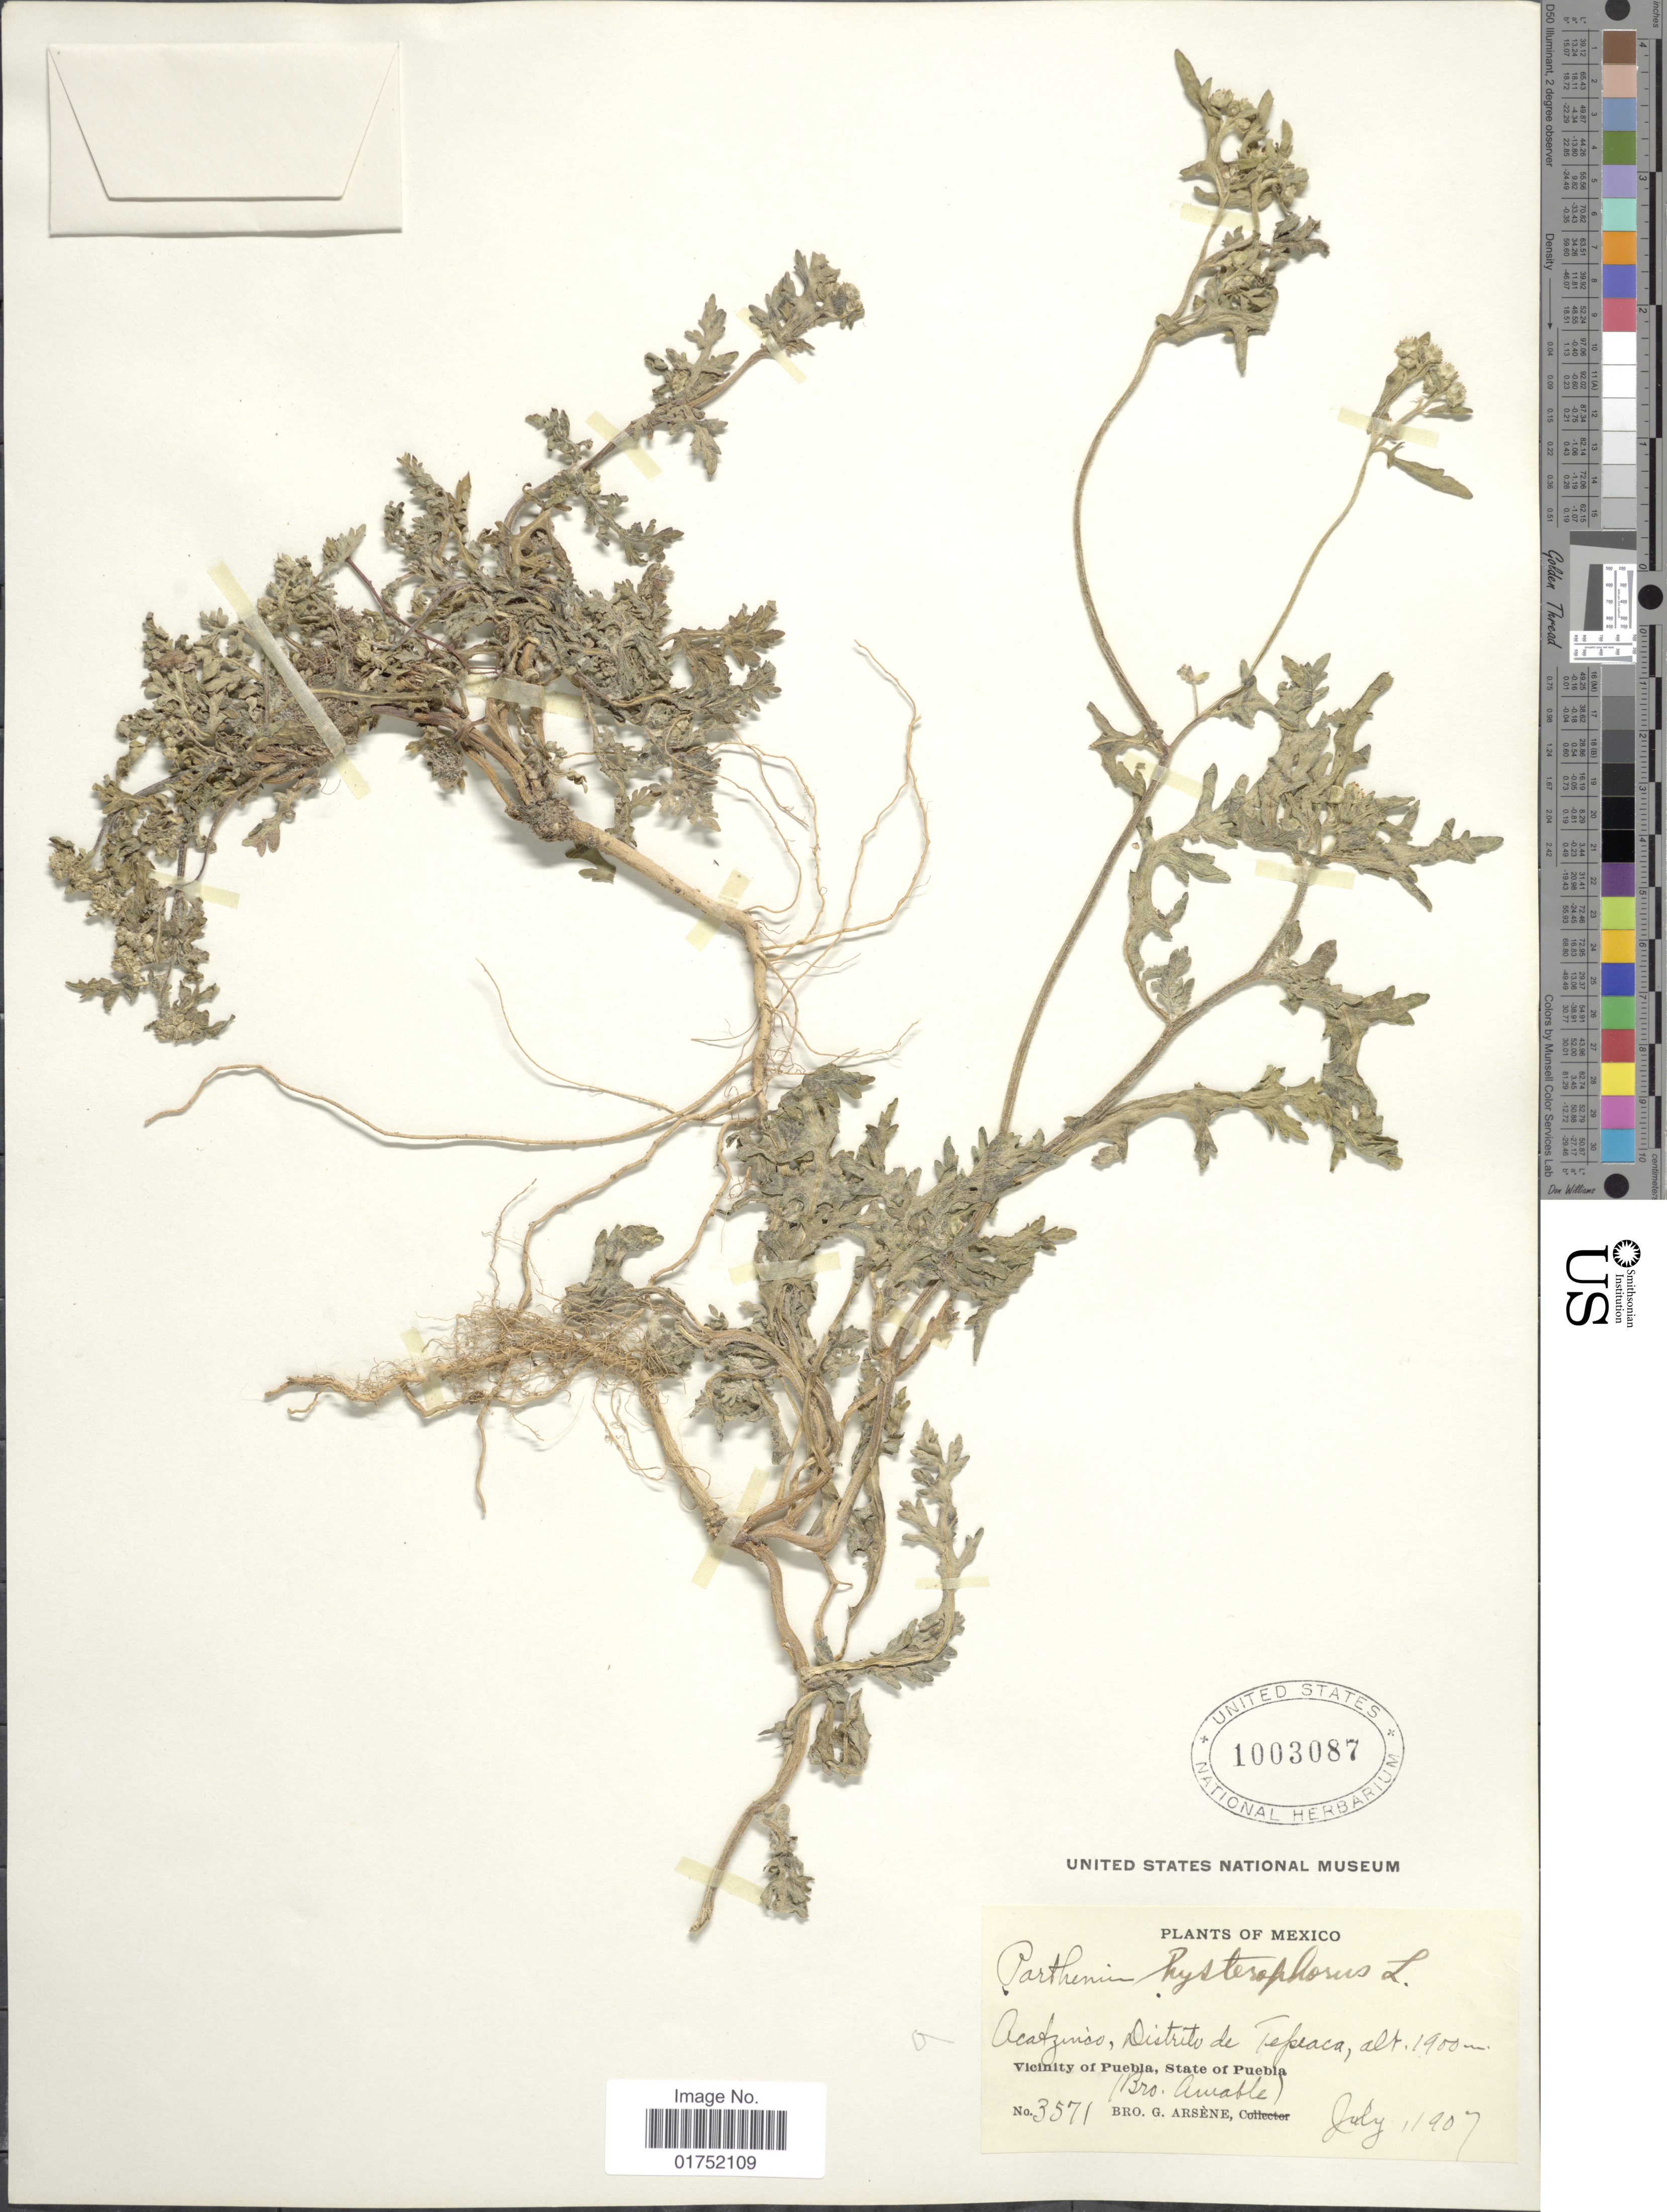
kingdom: Plantae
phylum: Tracheophyta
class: Magnoliopsida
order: Asterales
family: Asteraceae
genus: Parthenium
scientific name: Parthenium hysterophorus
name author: L.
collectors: B. Amable & Bro. G. Arsène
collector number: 3571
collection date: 1907-07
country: Mexico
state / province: Puebla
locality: Acatzinco, Distrito de Tepeaca, Vicinity of Puebla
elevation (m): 1900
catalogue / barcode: US 1003087